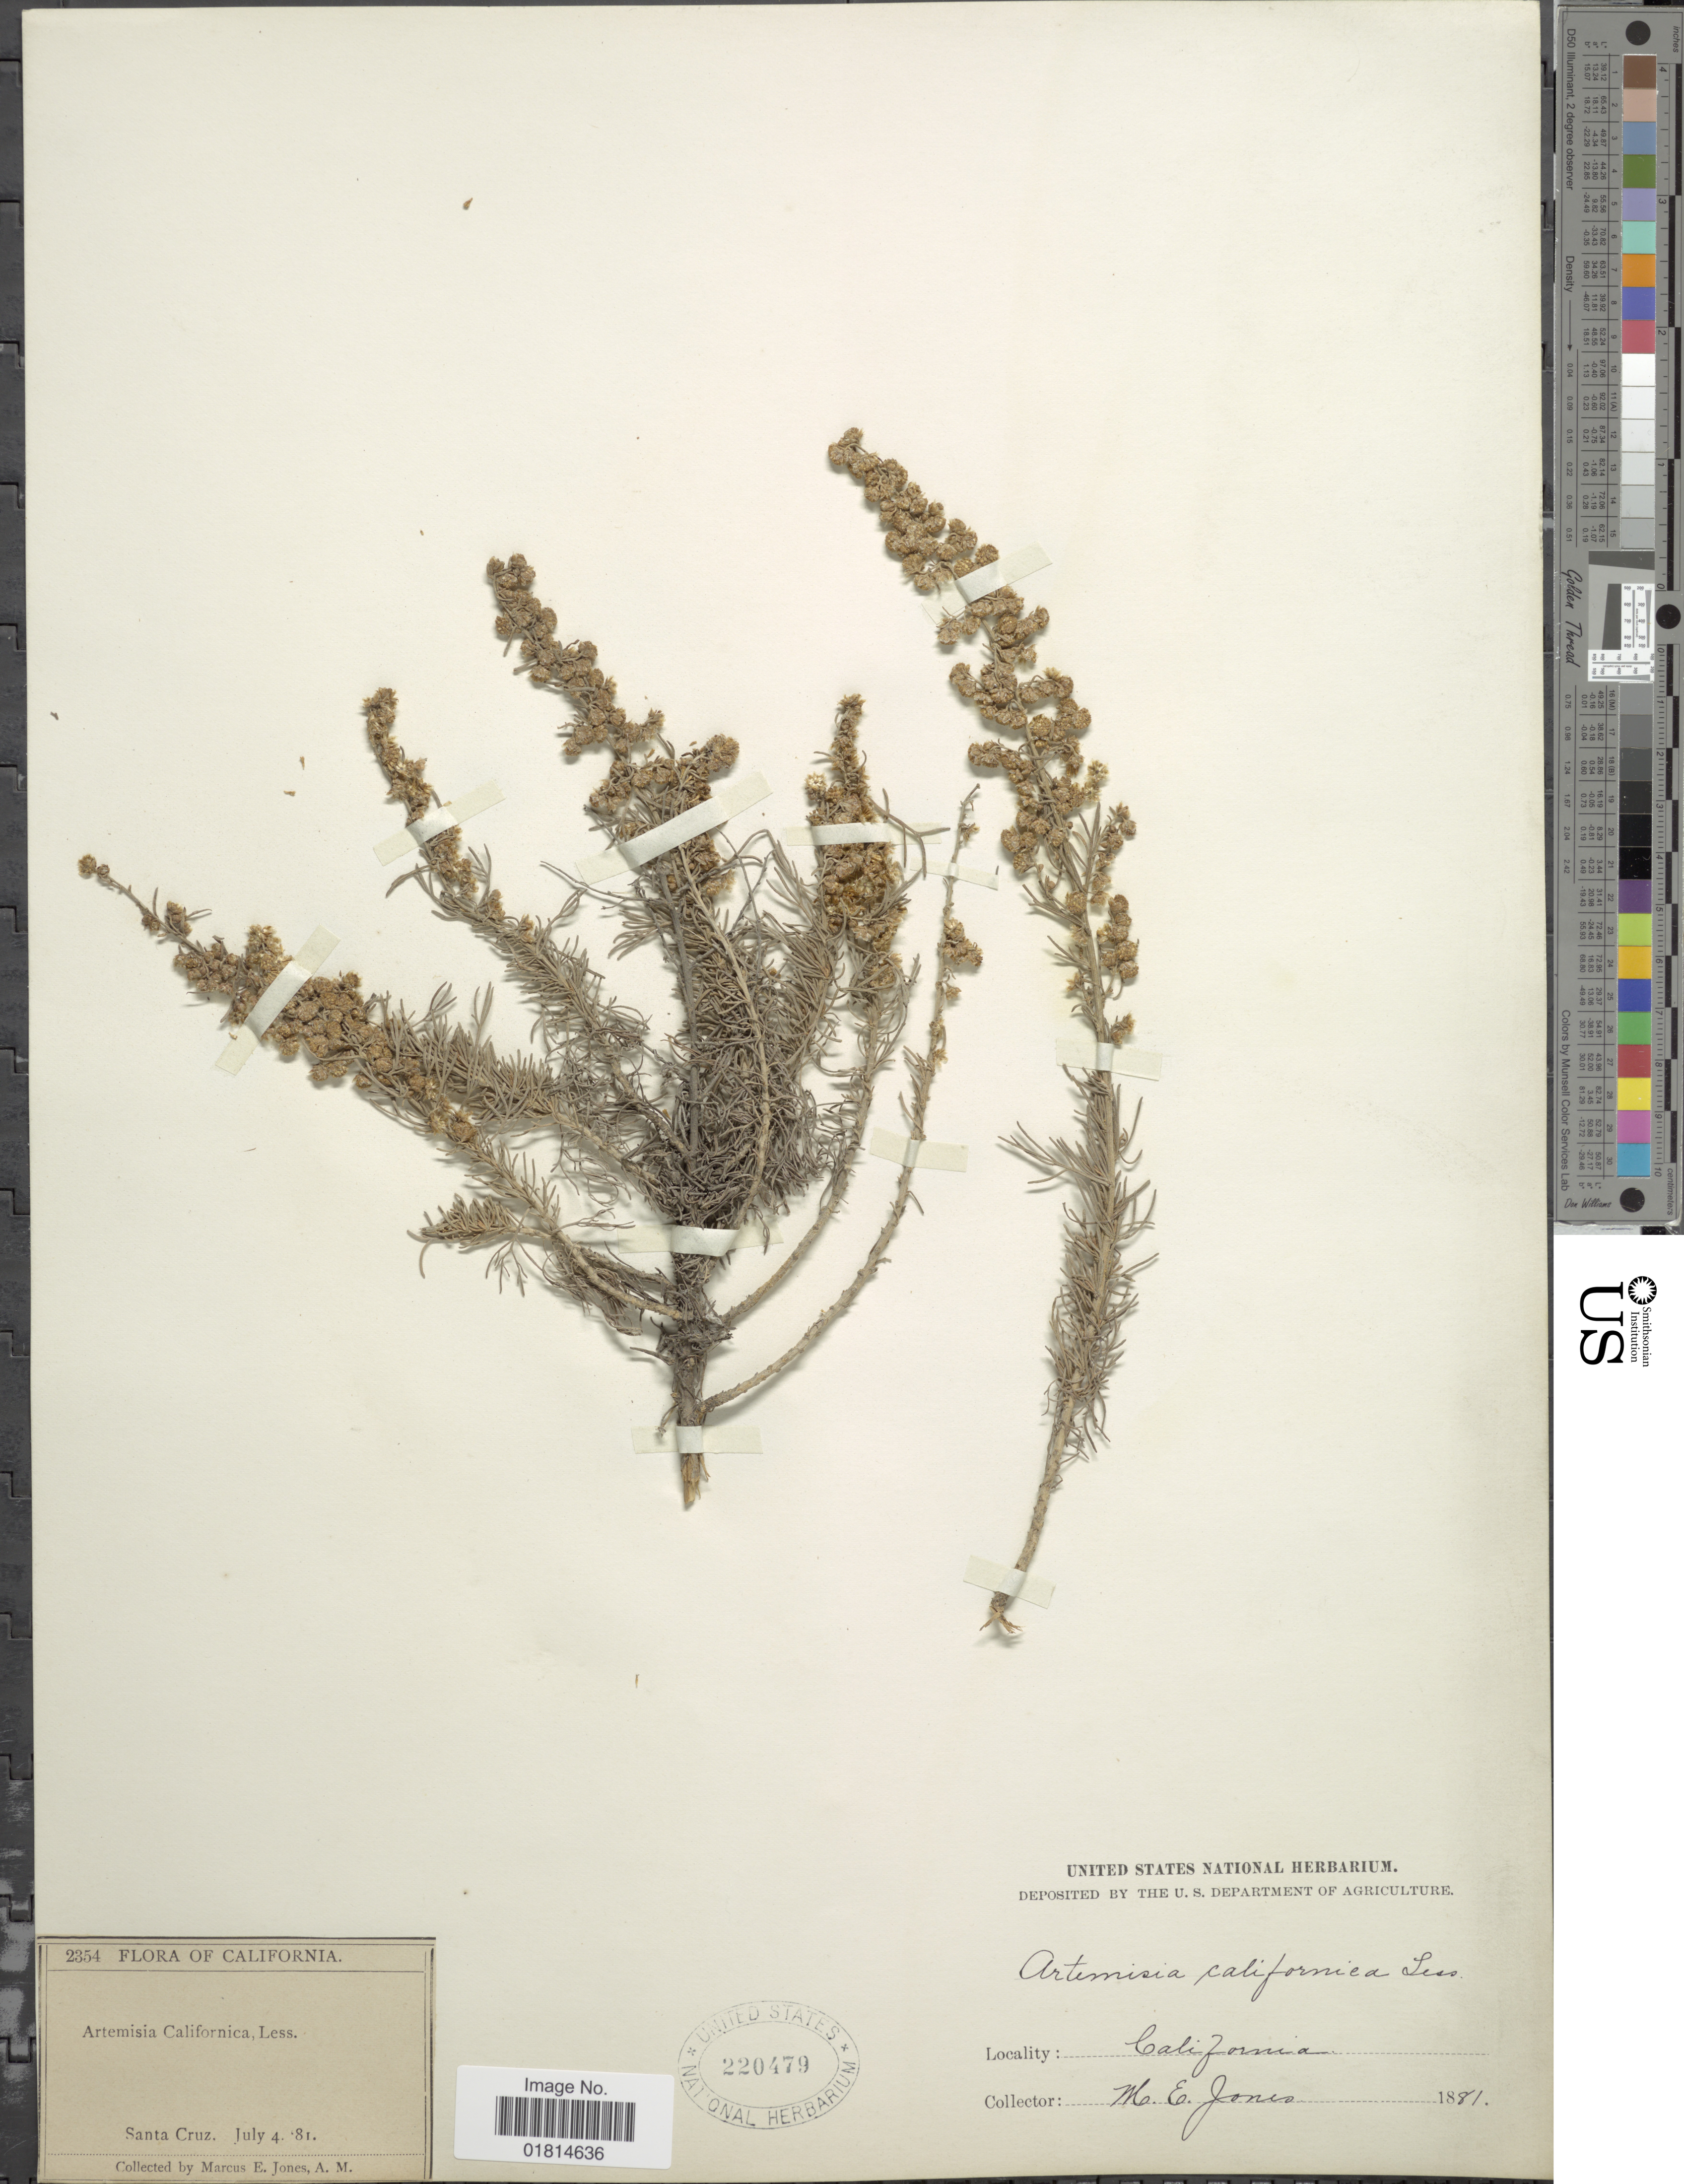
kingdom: Plantae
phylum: Tracheophyta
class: Magnoliopsida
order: Asterales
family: Asteraceae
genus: Artemisia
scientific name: Artemisia californica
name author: Less.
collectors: M. E. Jones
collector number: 2354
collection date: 1881-07-04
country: United States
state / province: California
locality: Santa Cruz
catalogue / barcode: US 220479